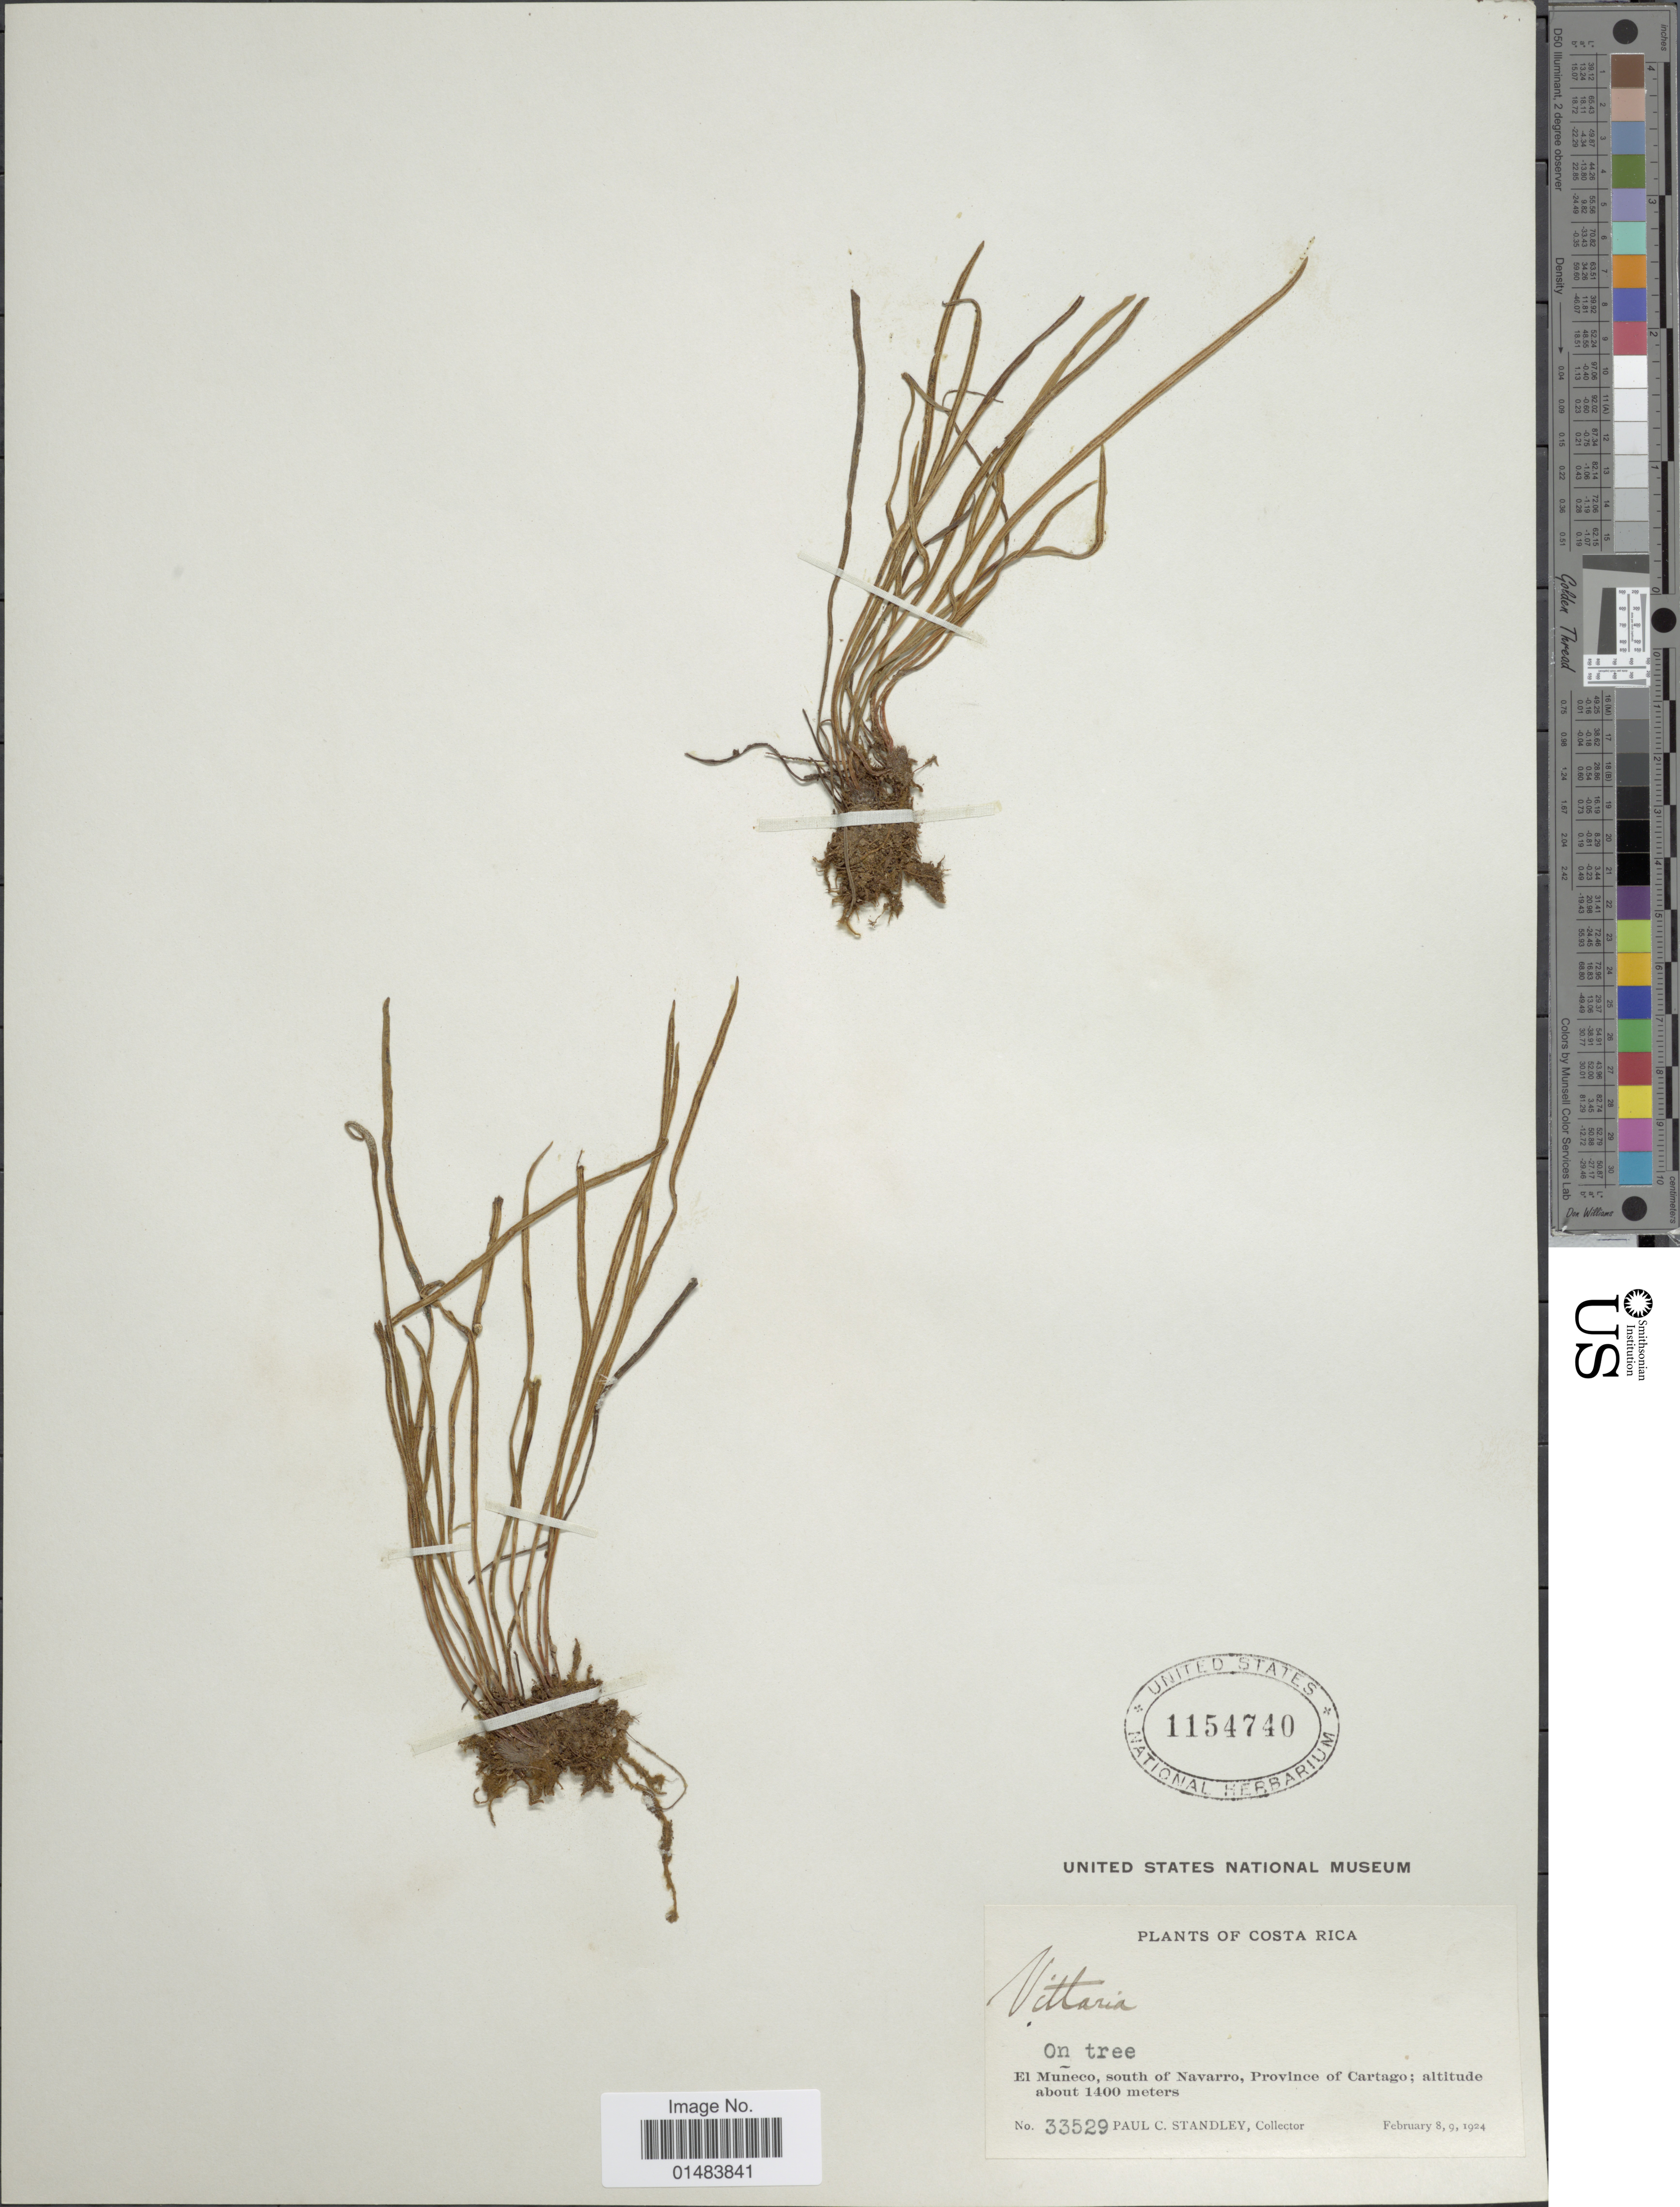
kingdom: Plantae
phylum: Tracheophyta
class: Polypodiopsida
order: Polypodiales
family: Pteridaceae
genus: Vittaria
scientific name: Vittaria sp.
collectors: P. C. Standley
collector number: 33529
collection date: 1924-02-08/1924-02-09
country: Costa Rica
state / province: Cartago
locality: Plants of Costa Rica, El Munec, south of Navarro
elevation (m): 1400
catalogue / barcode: US 1154740